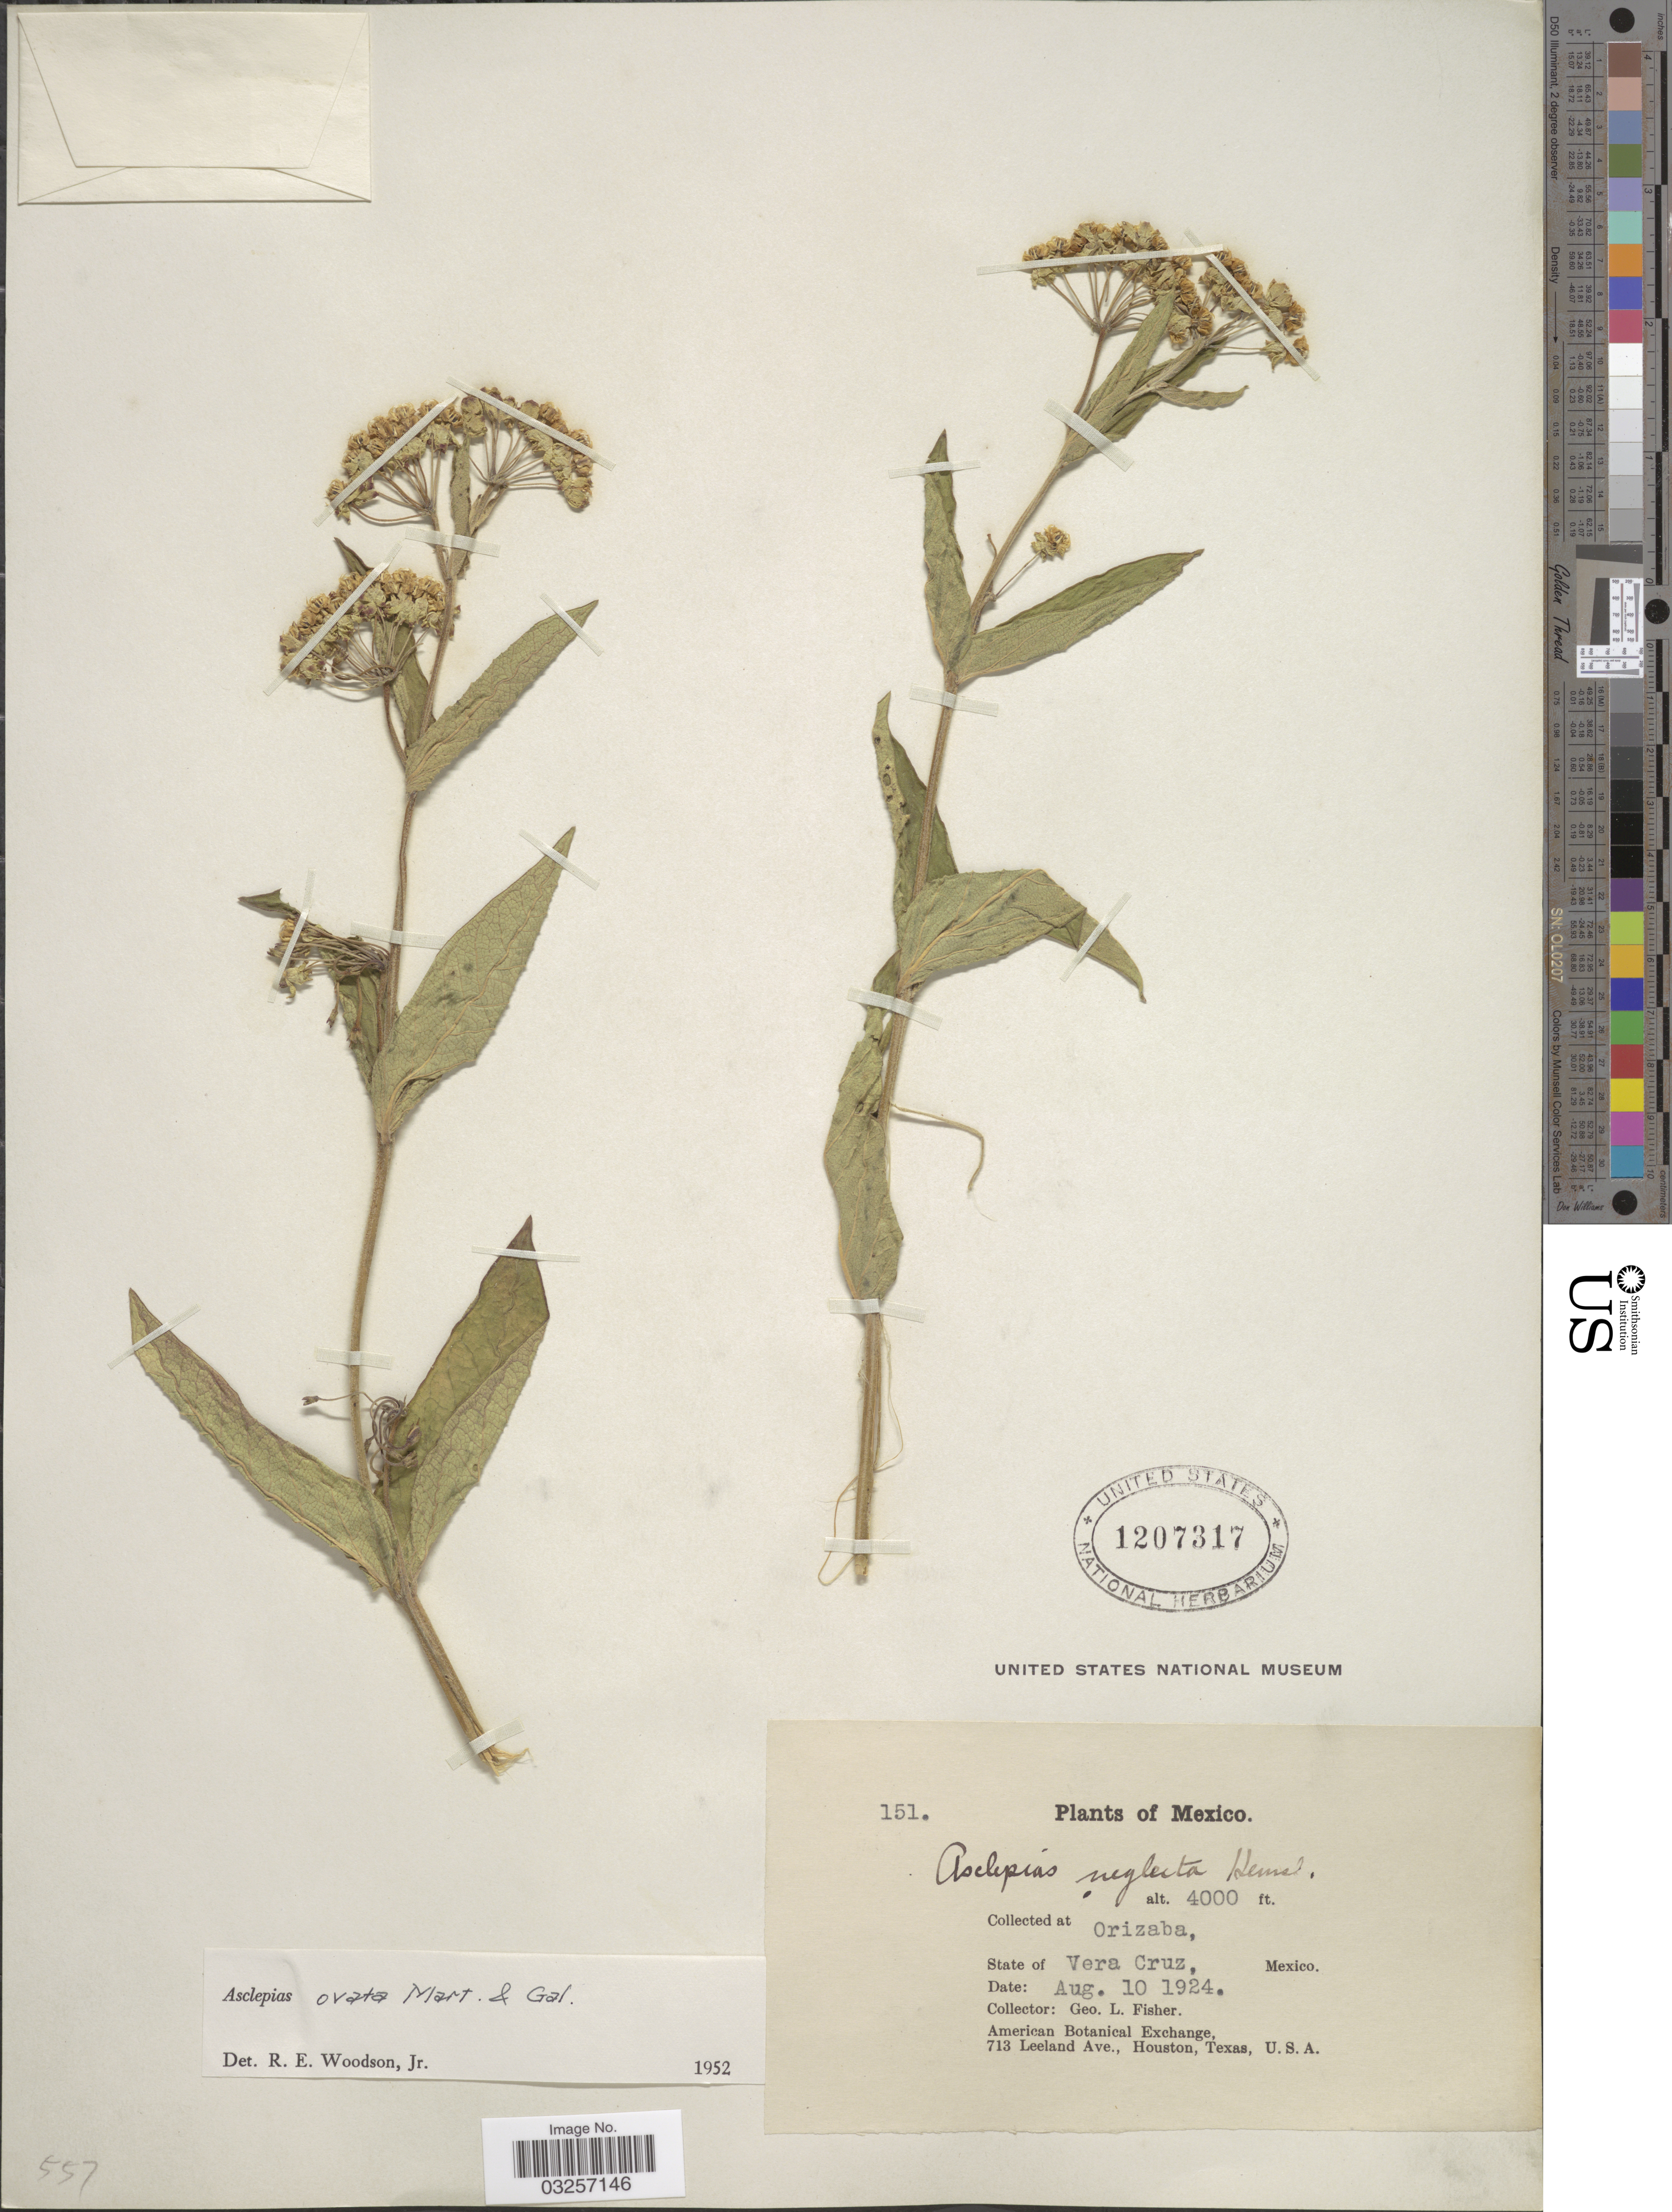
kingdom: Plantae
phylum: Tracheophyta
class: Magnoliopsida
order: Gentianales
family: Apocynaceae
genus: Asclepias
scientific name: Asclepias ovata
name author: M. Martens & Galeotti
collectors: G. L. Fisher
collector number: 151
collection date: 1924-08-10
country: Mexico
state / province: Veracruz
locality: Orizaba, Vera Cruz.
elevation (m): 1219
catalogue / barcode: US 1207317